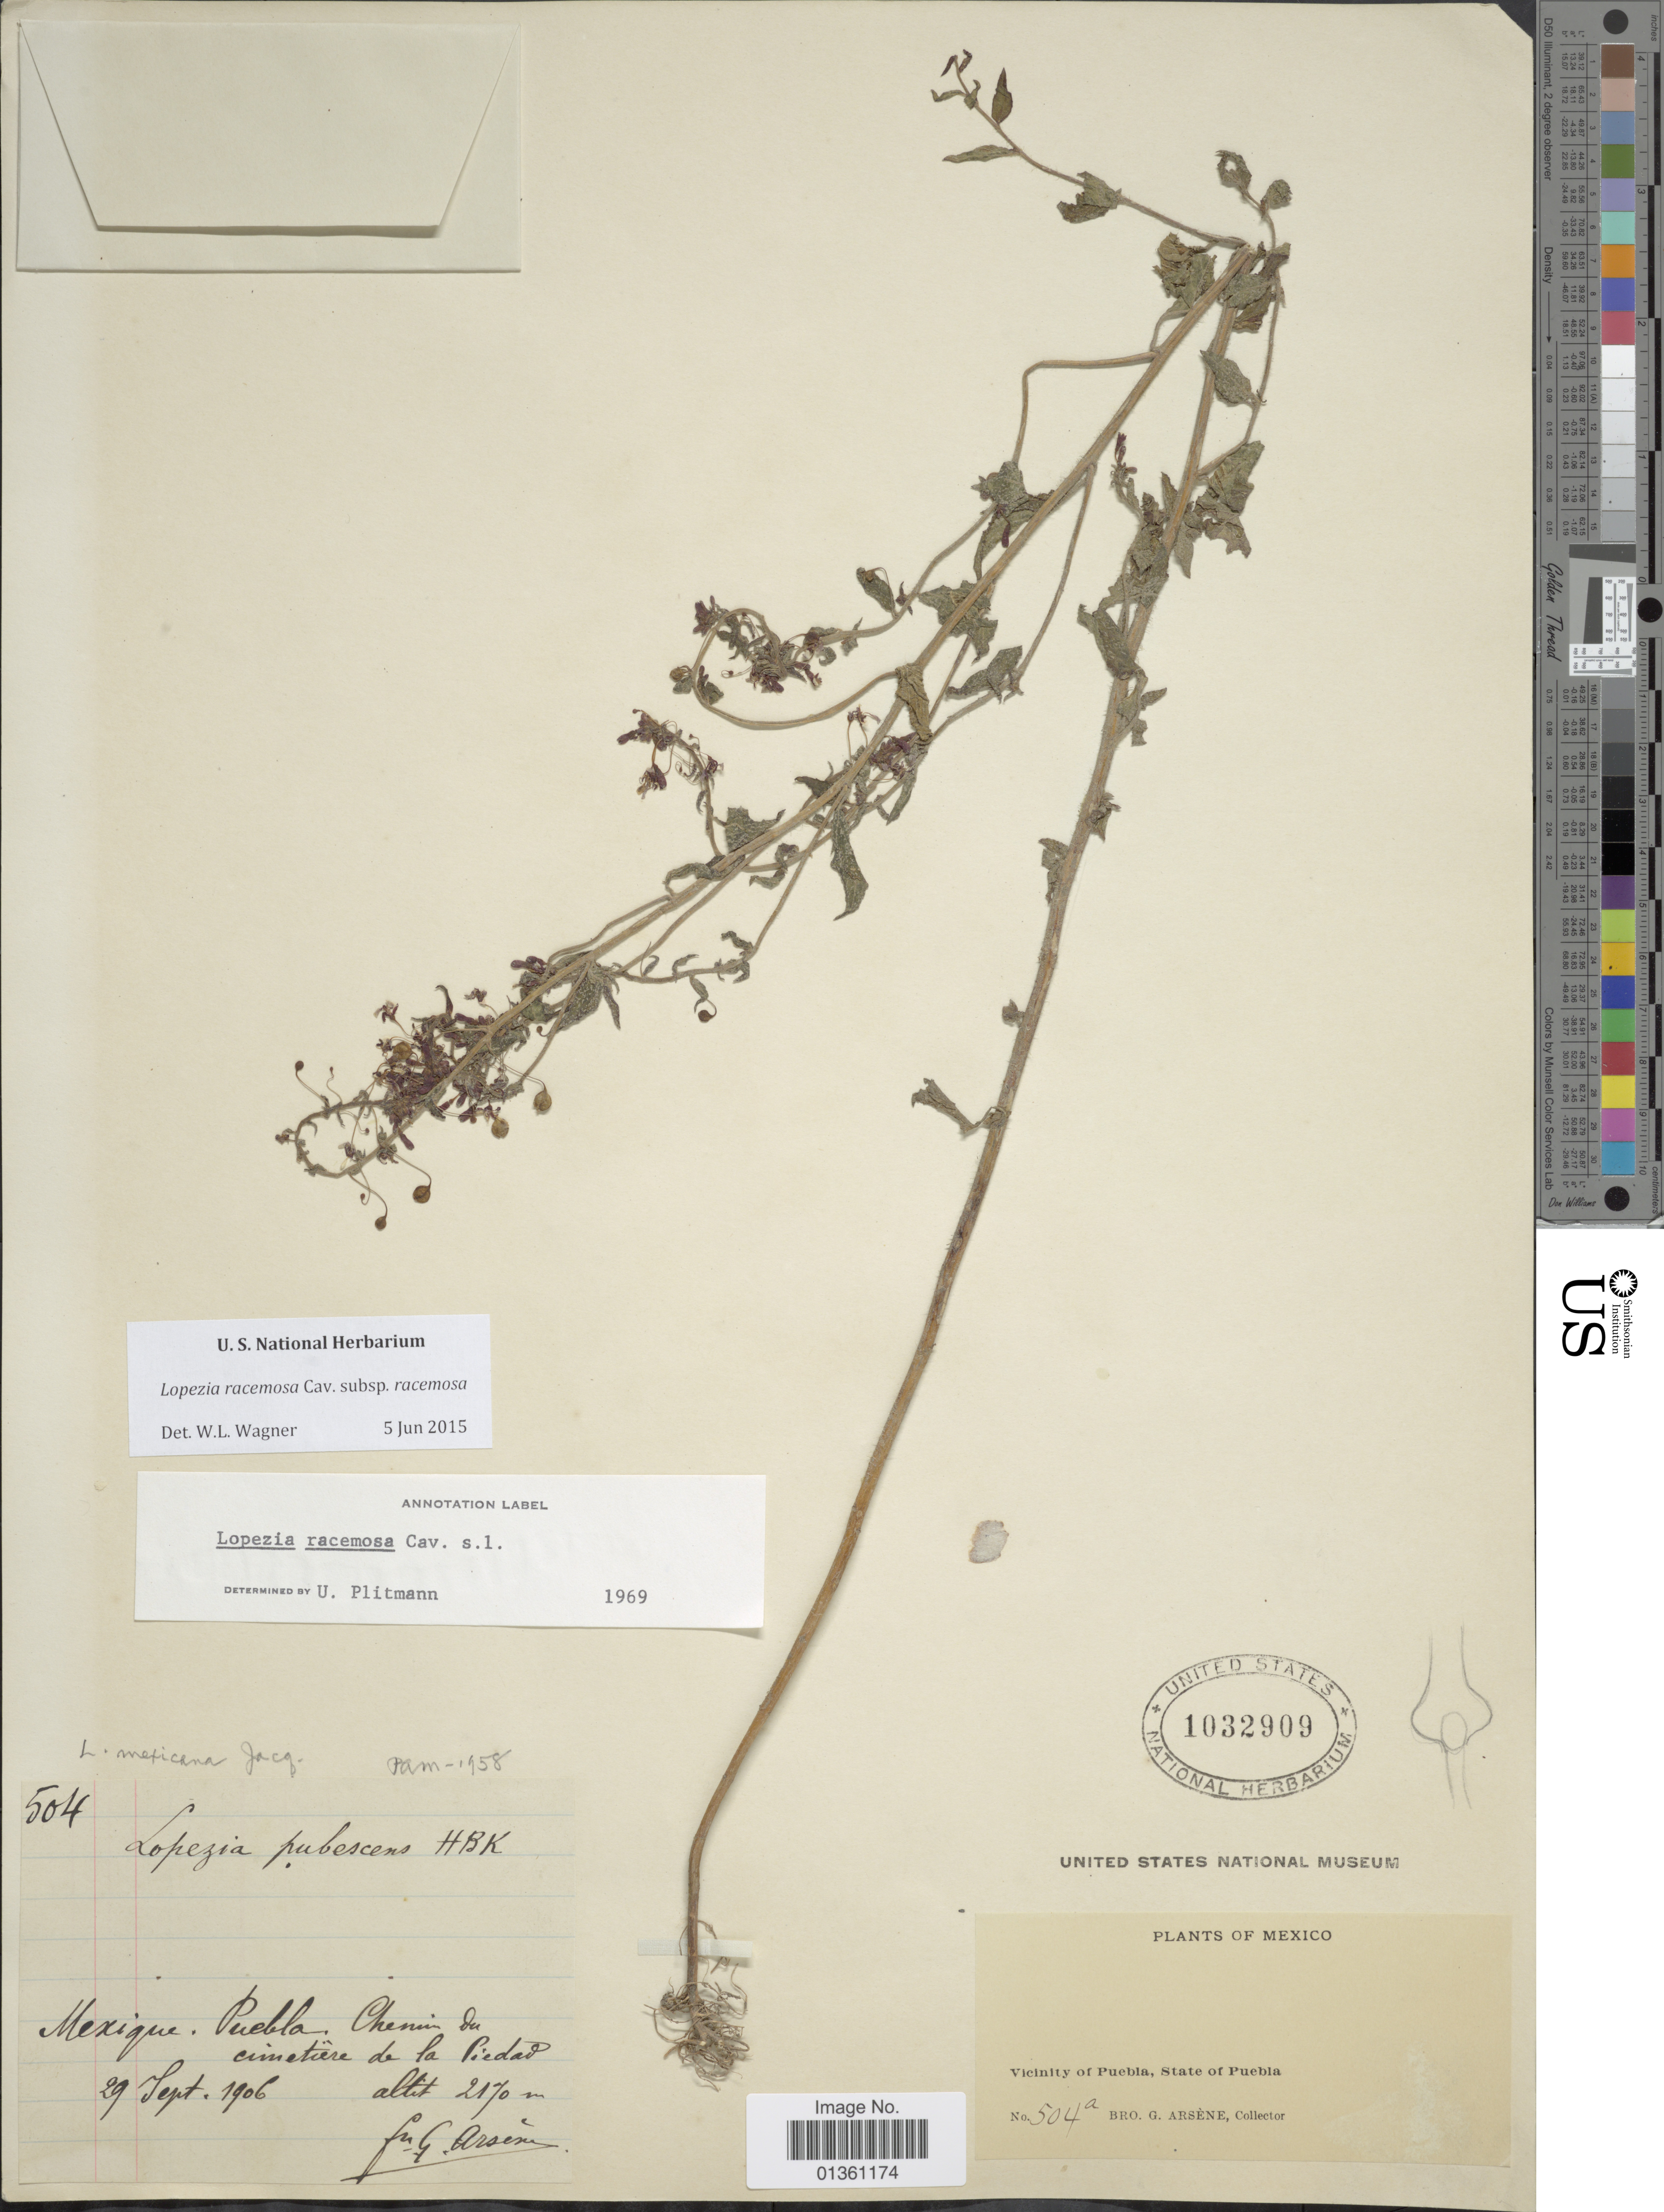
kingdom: Plantae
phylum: Tracheophyta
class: Magnoliopsida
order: Myrtales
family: Onagraceae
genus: Lopezia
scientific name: Lopezia racemosa subsp. racemosa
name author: Cav.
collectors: Bro. G. Arsène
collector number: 504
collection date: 1906-09-29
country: Mexico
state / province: Puebla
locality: Vicinity of Puebla, chemin cimetiere de la Piedad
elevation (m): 2170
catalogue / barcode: US 1032909